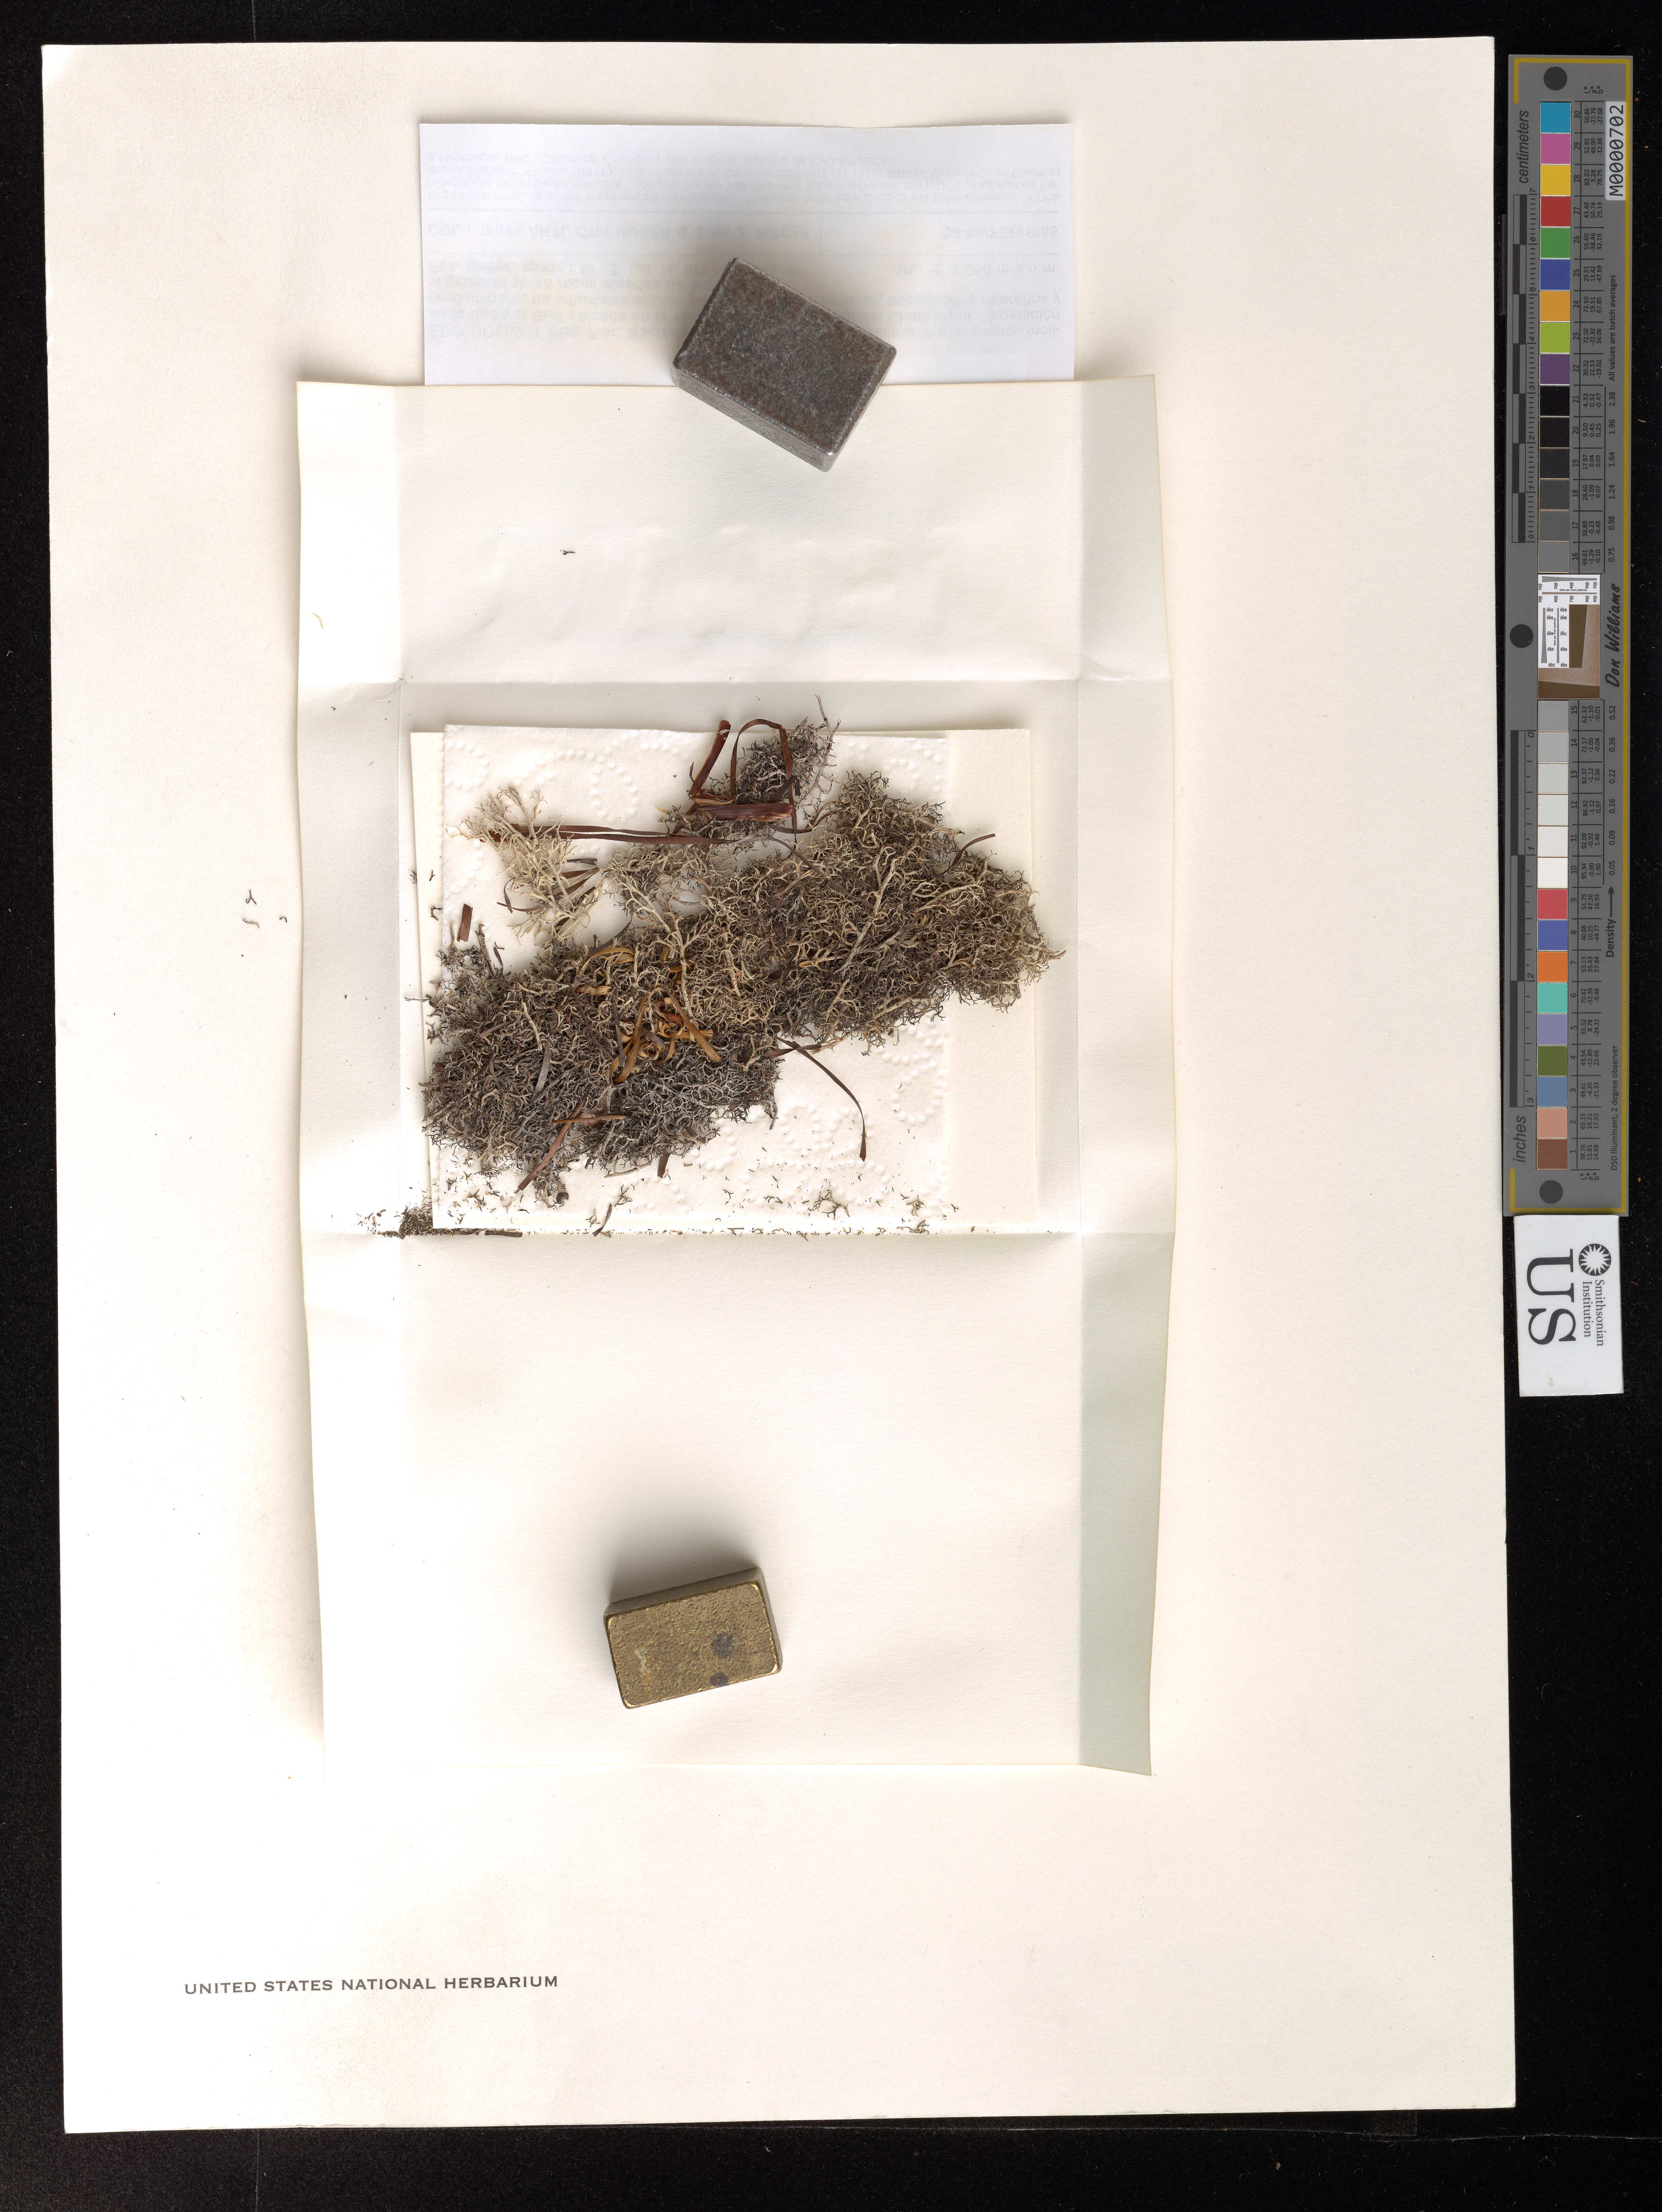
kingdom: Fungi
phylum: Ascomycota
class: Lecanoromycetes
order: Lecanorales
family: Cladoniaceae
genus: Cladina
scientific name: Cladina atrans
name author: Ahti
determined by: Ahti, Teuvo T.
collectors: T. T. Ahti, O. Huber & J. Pipoly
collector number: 44951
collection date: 1985-02-06/1985-02-08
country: Venezuela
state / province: Bolívar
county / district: Piar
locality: Macizo del Chimanta, Sector SE. Altiplanicie levemente inclinada hacia el SSE ubicada en la seccion centro-suroriental del Churi-tepui.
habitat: Bog hummock. Vegetación predominante de arbustales enanos paramoides sobre turberas, bosquecillos ribereños y vegetación sobre rocas abiertas de arenisca.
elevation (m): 2250